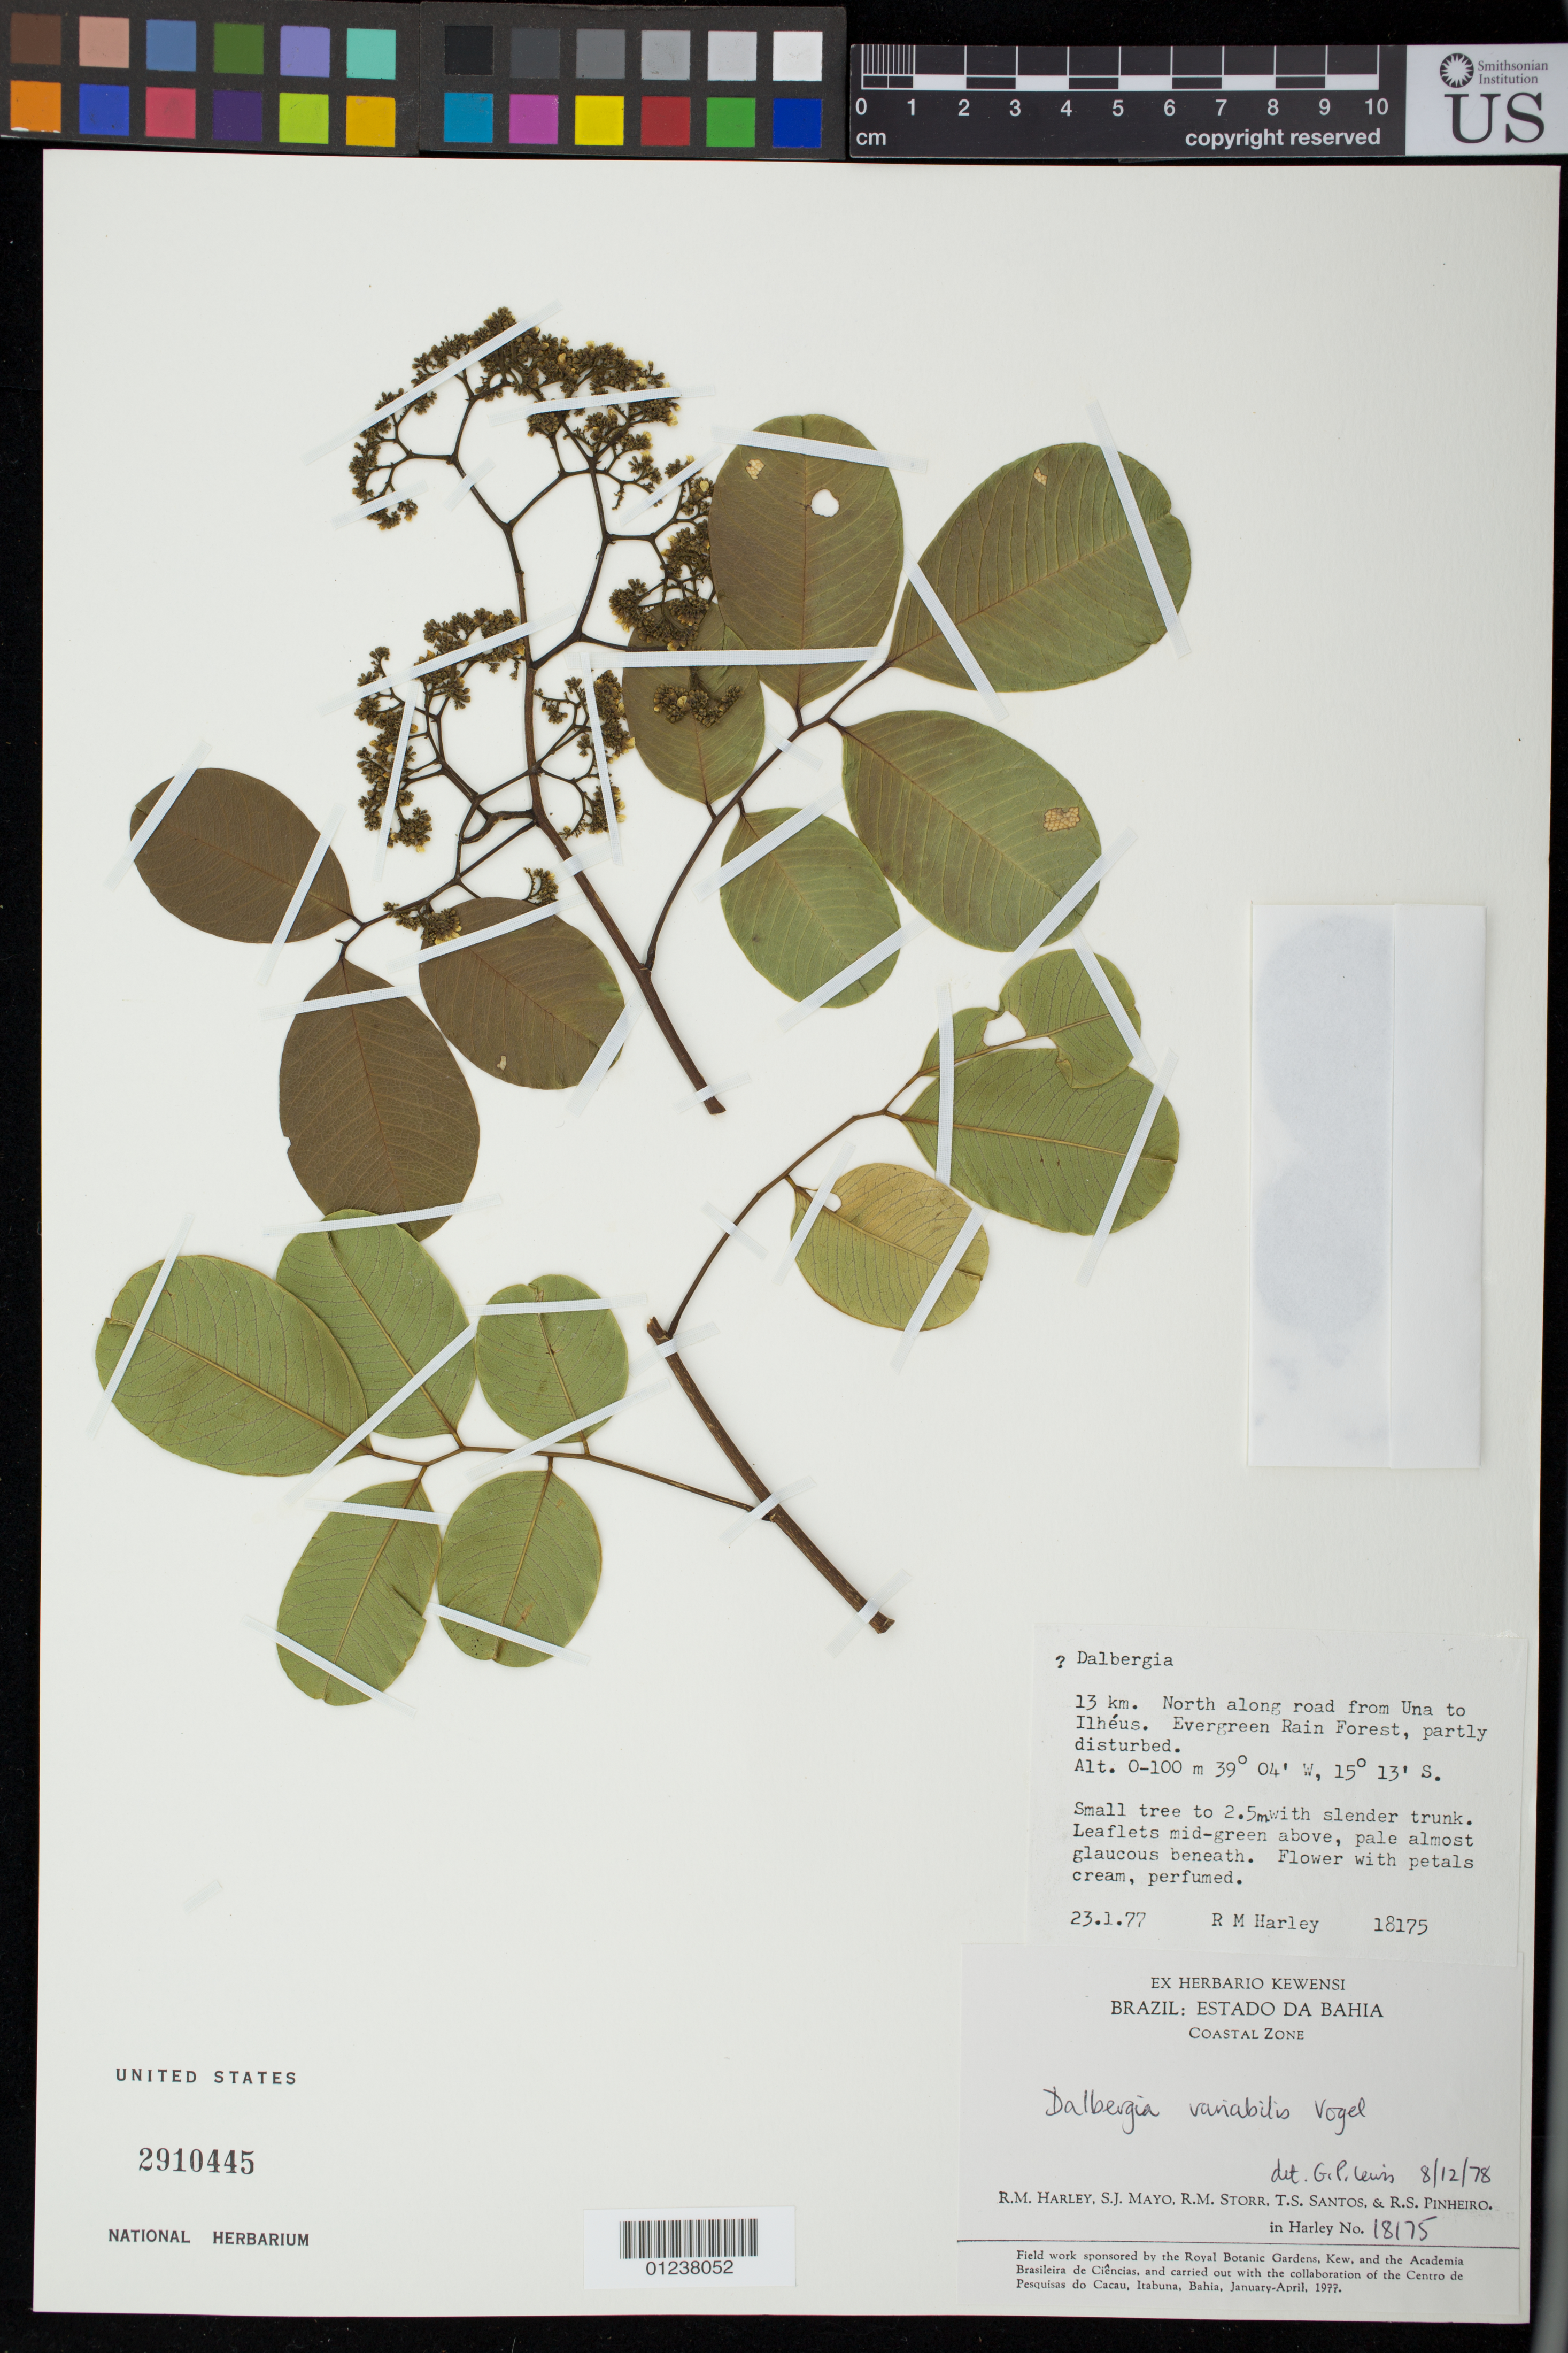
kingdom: Plantae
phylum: Tracheophyta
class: Magnoliopsida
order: Fabales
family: Fabaceae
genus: Dalbergia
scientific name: Dalbergia frutescens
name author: (Vell.) Britton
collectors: R. M. Harley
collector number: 18175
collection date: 1977-01-23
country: Brazil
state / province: Bahia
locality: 13km north along road from Una to Ilheus. Evergreen Rain Forest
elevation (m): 0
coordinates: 15°13'S, 39°04'W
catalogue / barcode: US 2910445